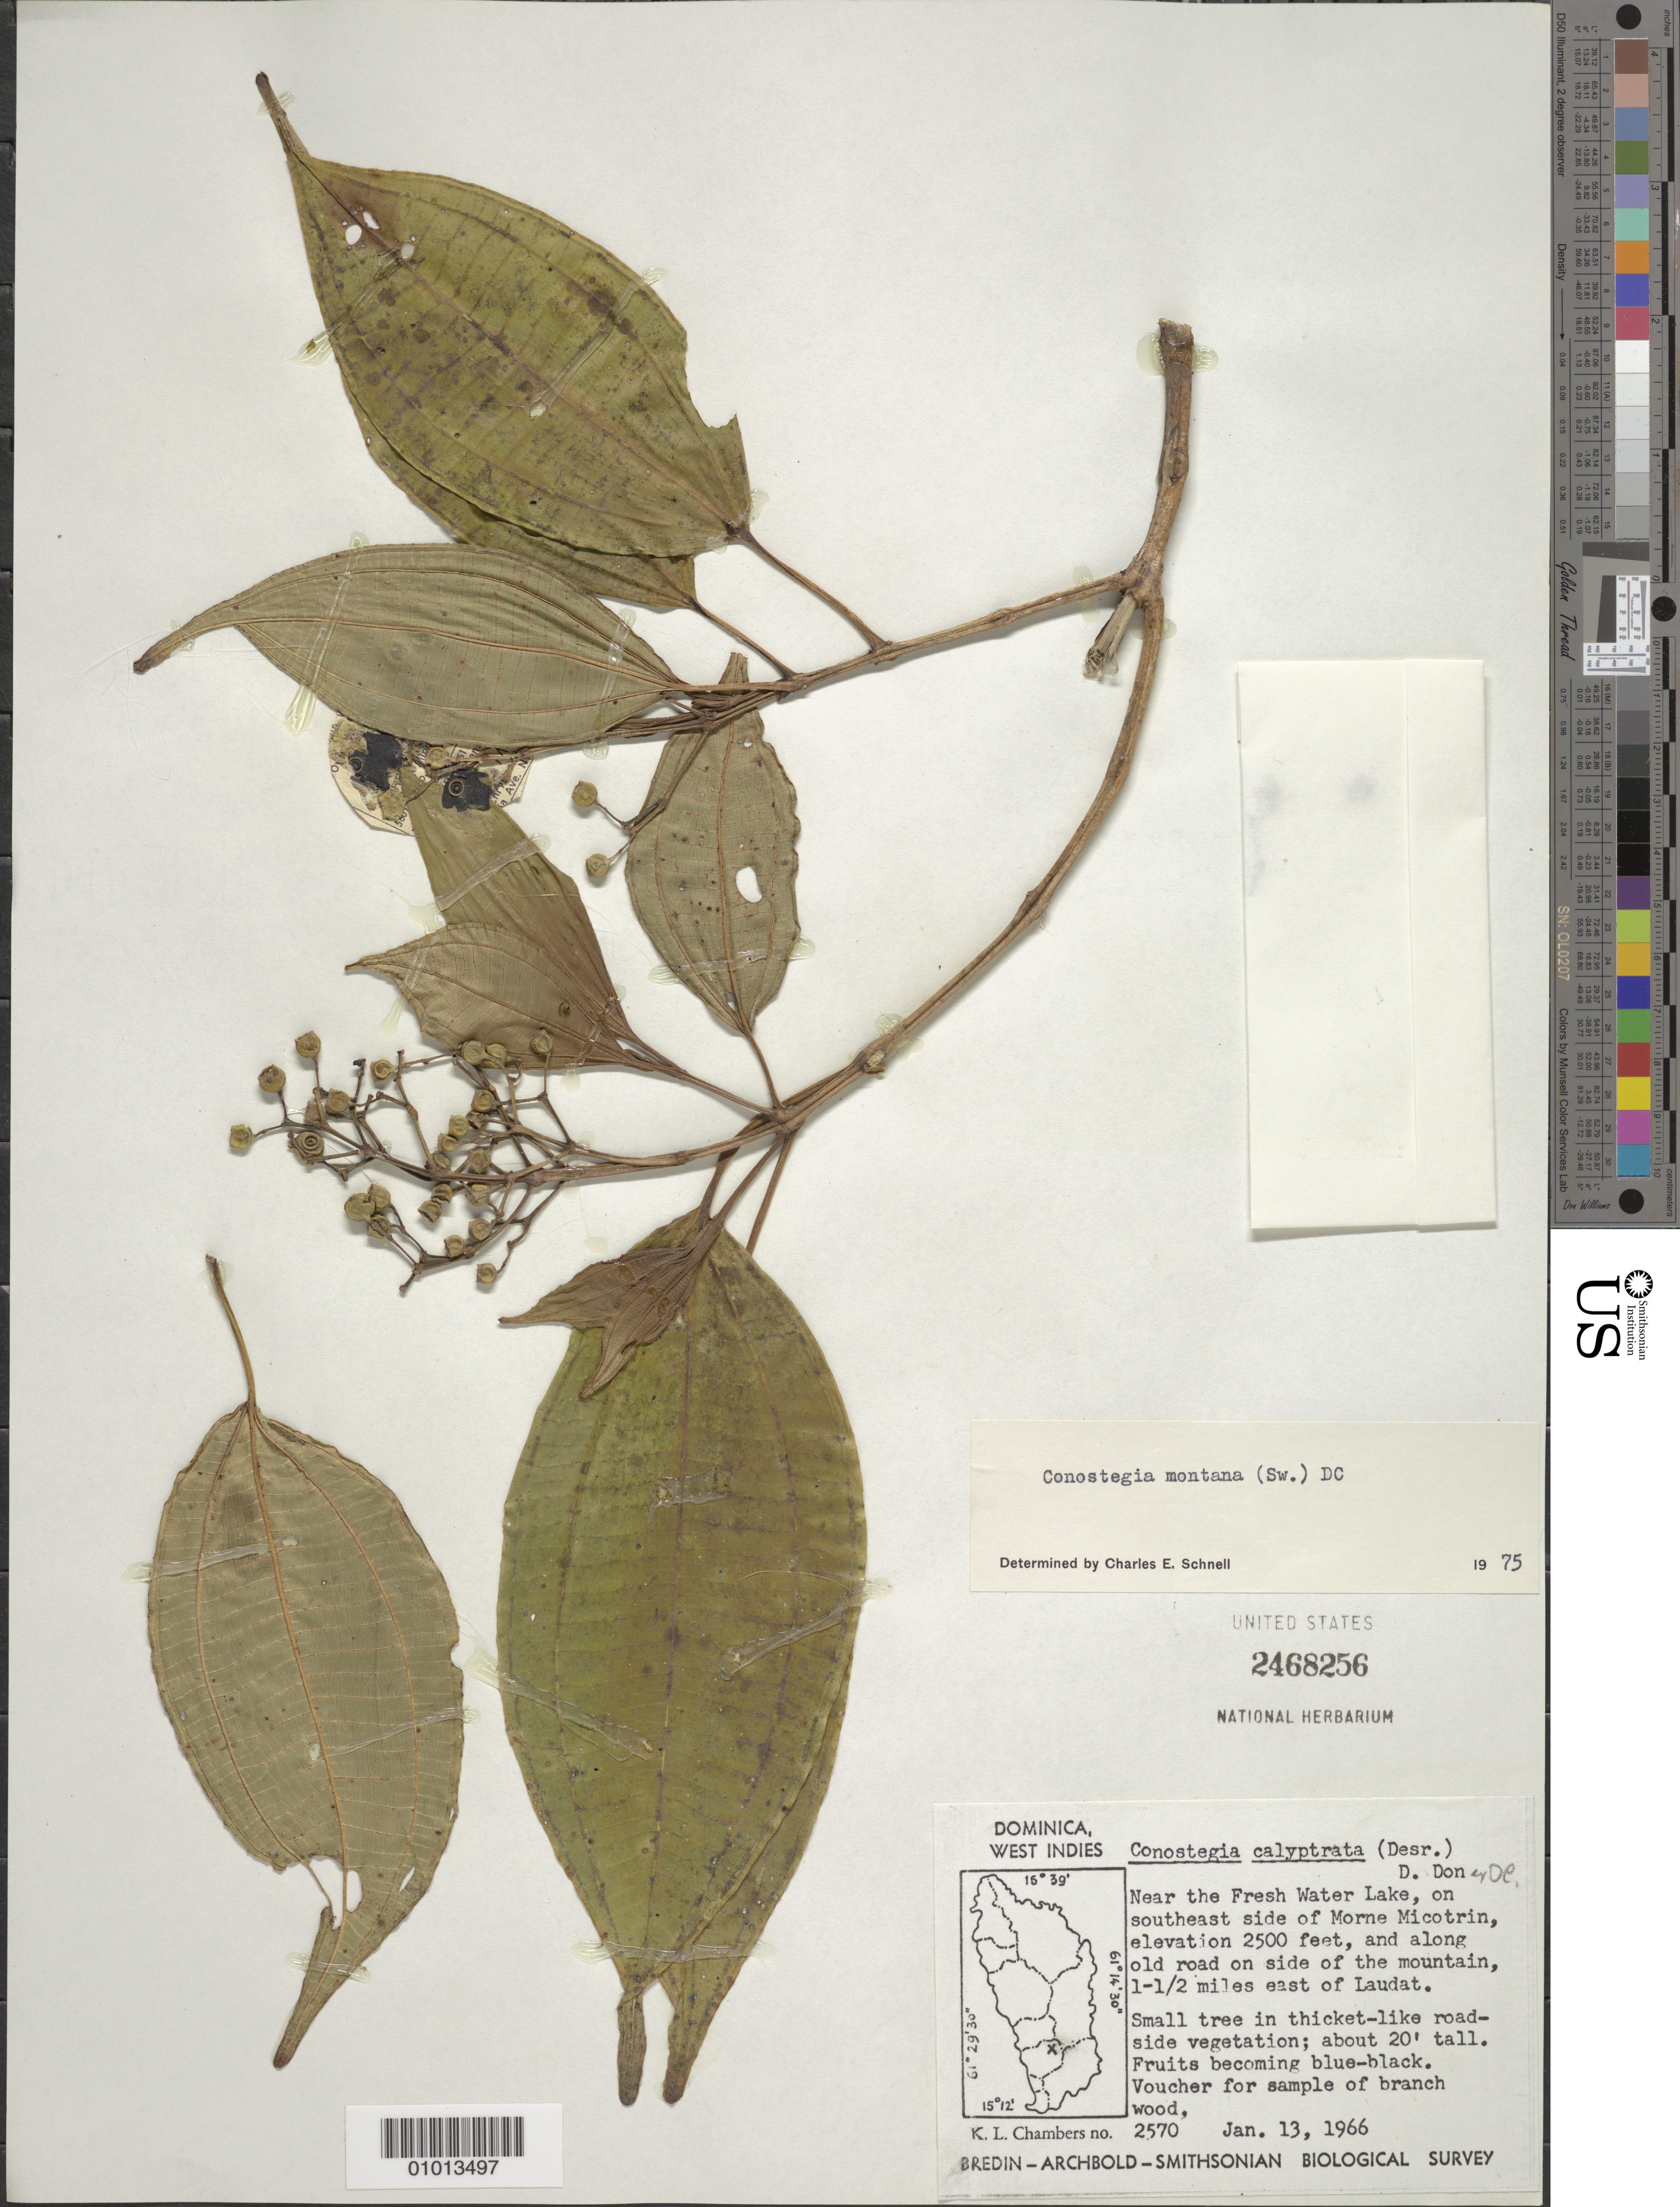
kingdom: Plantae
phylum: Tracheophyta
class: Magnoliopsida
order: Myrtales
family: Melastomataceae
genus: Conostegia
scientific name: Conostegia montana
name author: (Sw.) D. Don ex DC.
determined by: Schnell, C. E.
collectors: K. L. Chambers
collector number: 2570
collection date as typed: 13 Jan 1966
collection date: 1966-01-13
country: Dominica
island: Dominica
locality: Near Fresh Water Lake, on southeast side of Morne Micotrin, and along old road on side of the mountain 1.5 miles east of Laudat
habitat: In thicket-like roadside vegetation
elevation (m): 762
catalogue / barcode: US 2468256